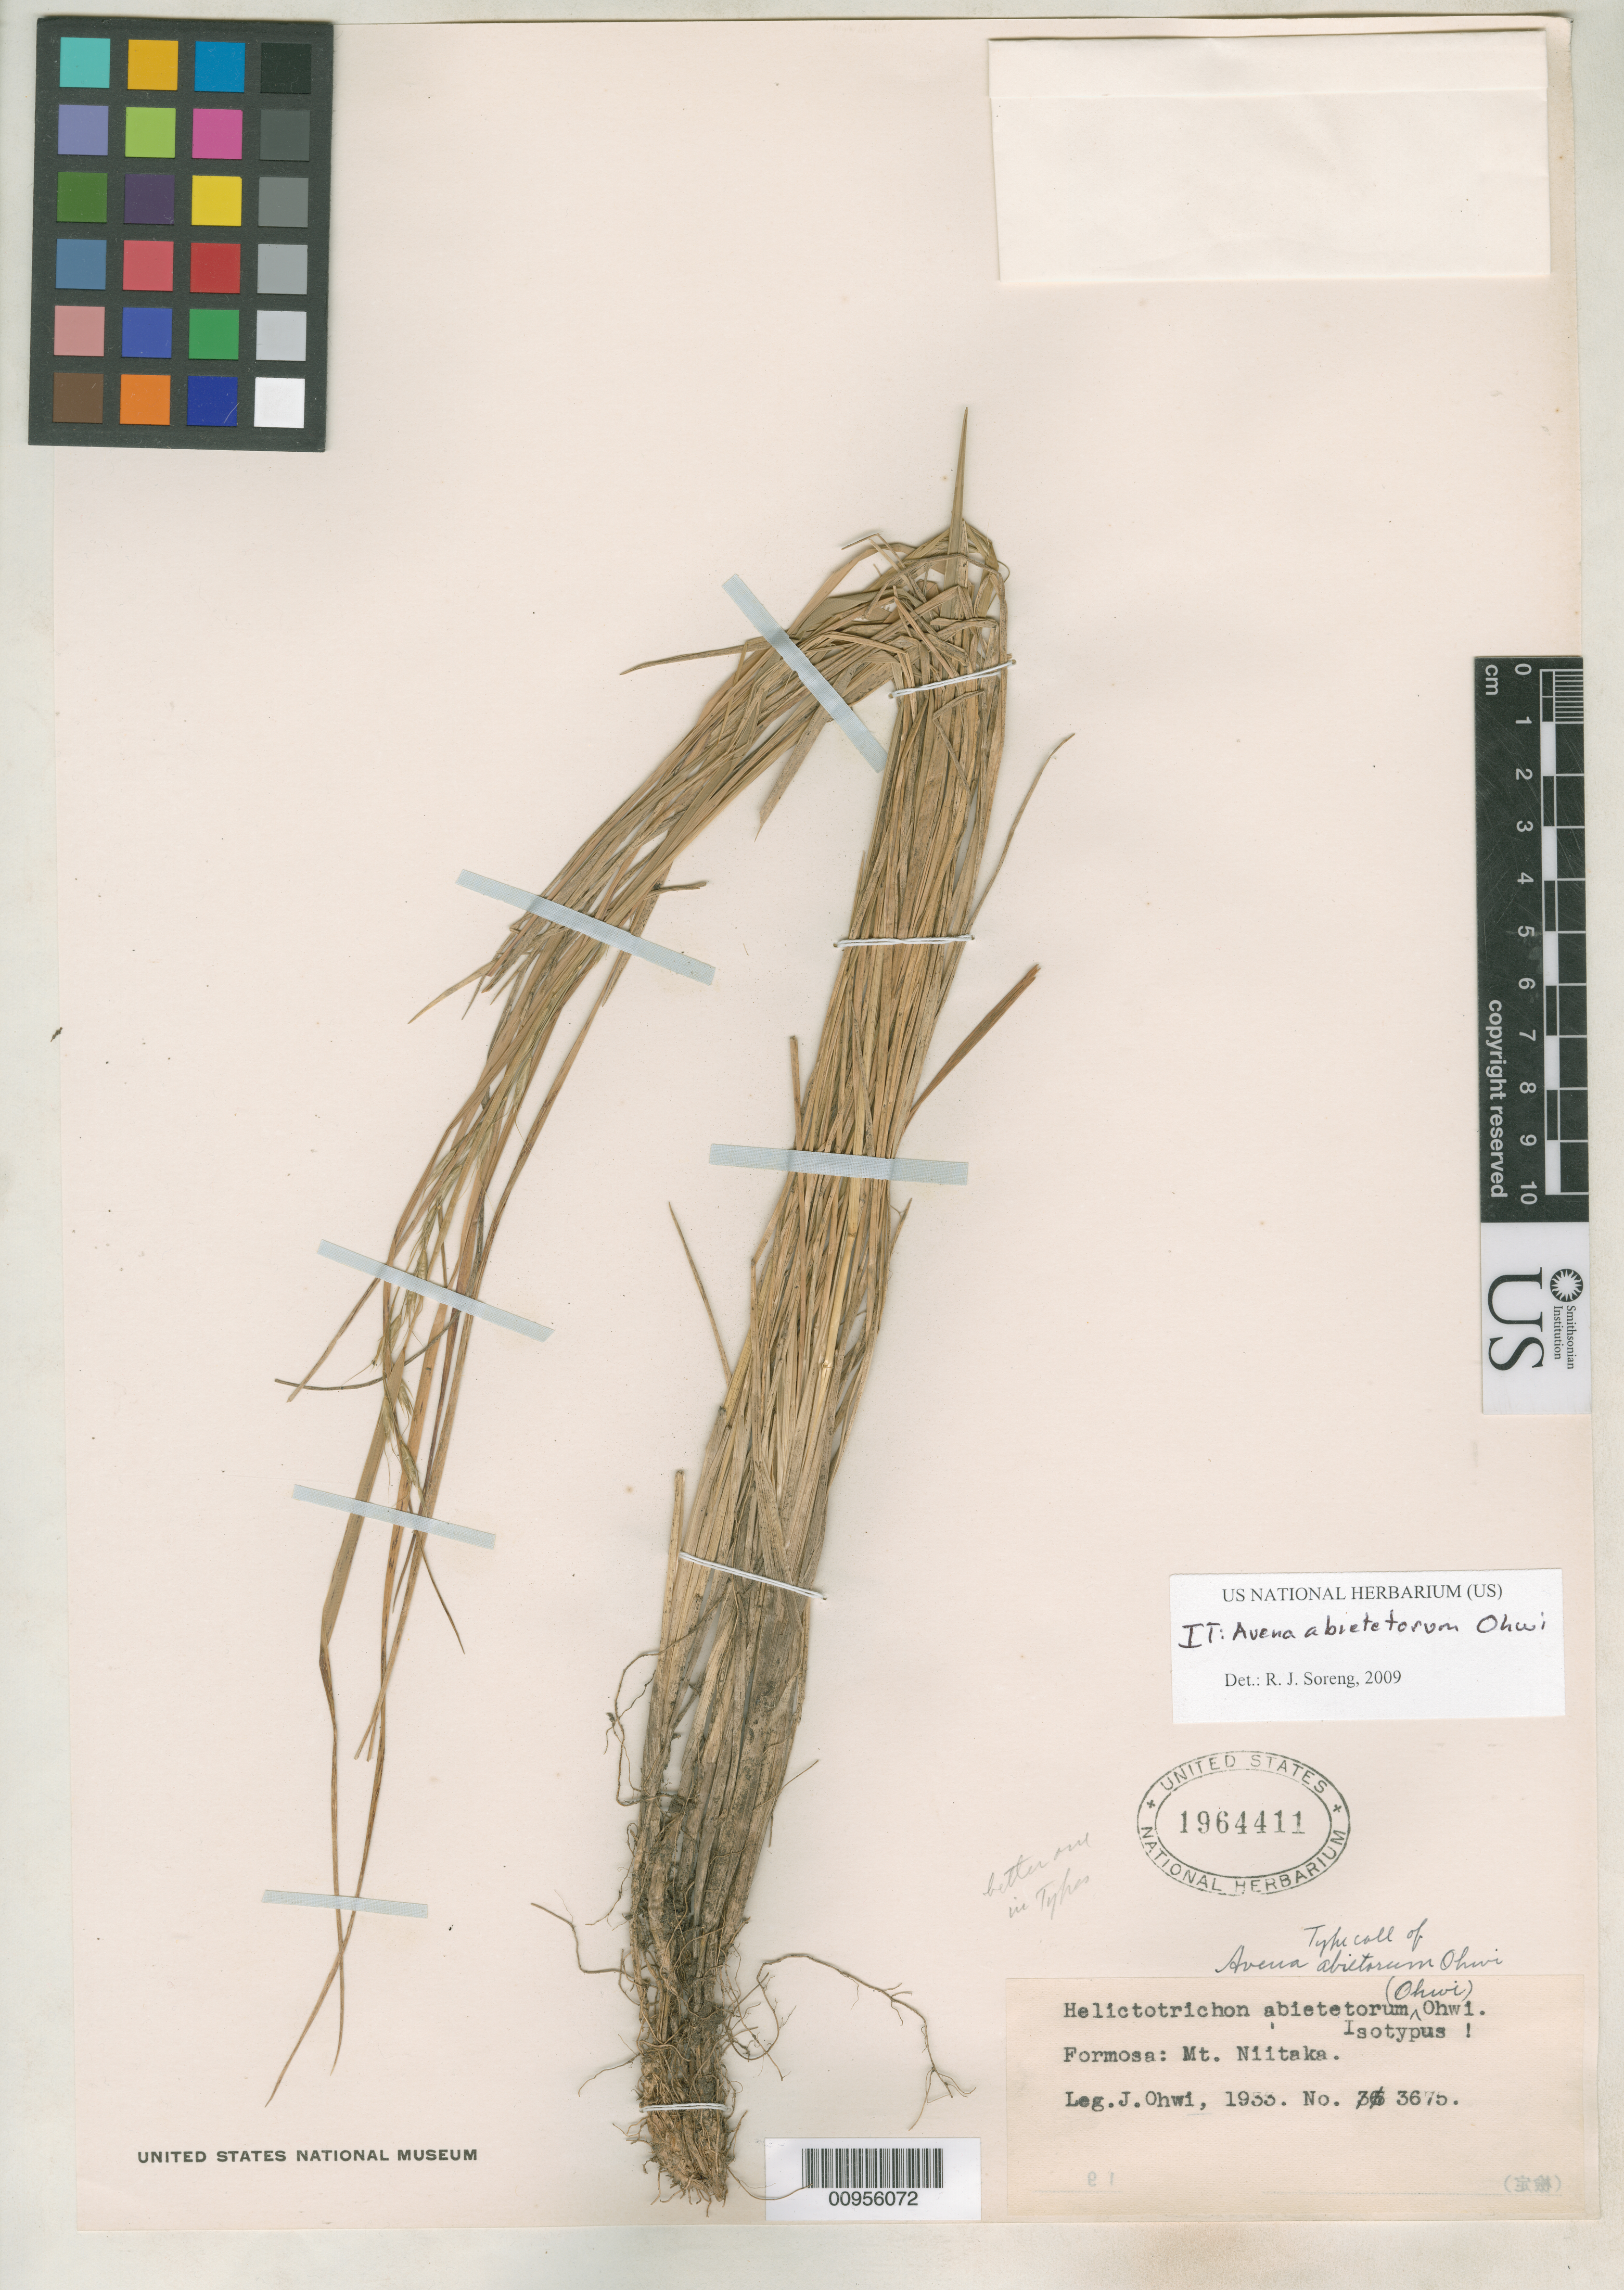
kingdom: Plantae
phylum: Tracheophyta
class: Liliopsida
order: Poales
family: Poaceae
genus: Avena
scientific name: Avena abietetorum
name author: Ohwi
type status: Isotype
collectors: J. Ohwi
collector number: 3675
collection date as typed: Jul 1933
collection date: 1933-07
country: Taiwan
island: Taiwan [Formosa]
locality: Formosa, Mt. Niitaka.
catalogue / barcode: US 1964411